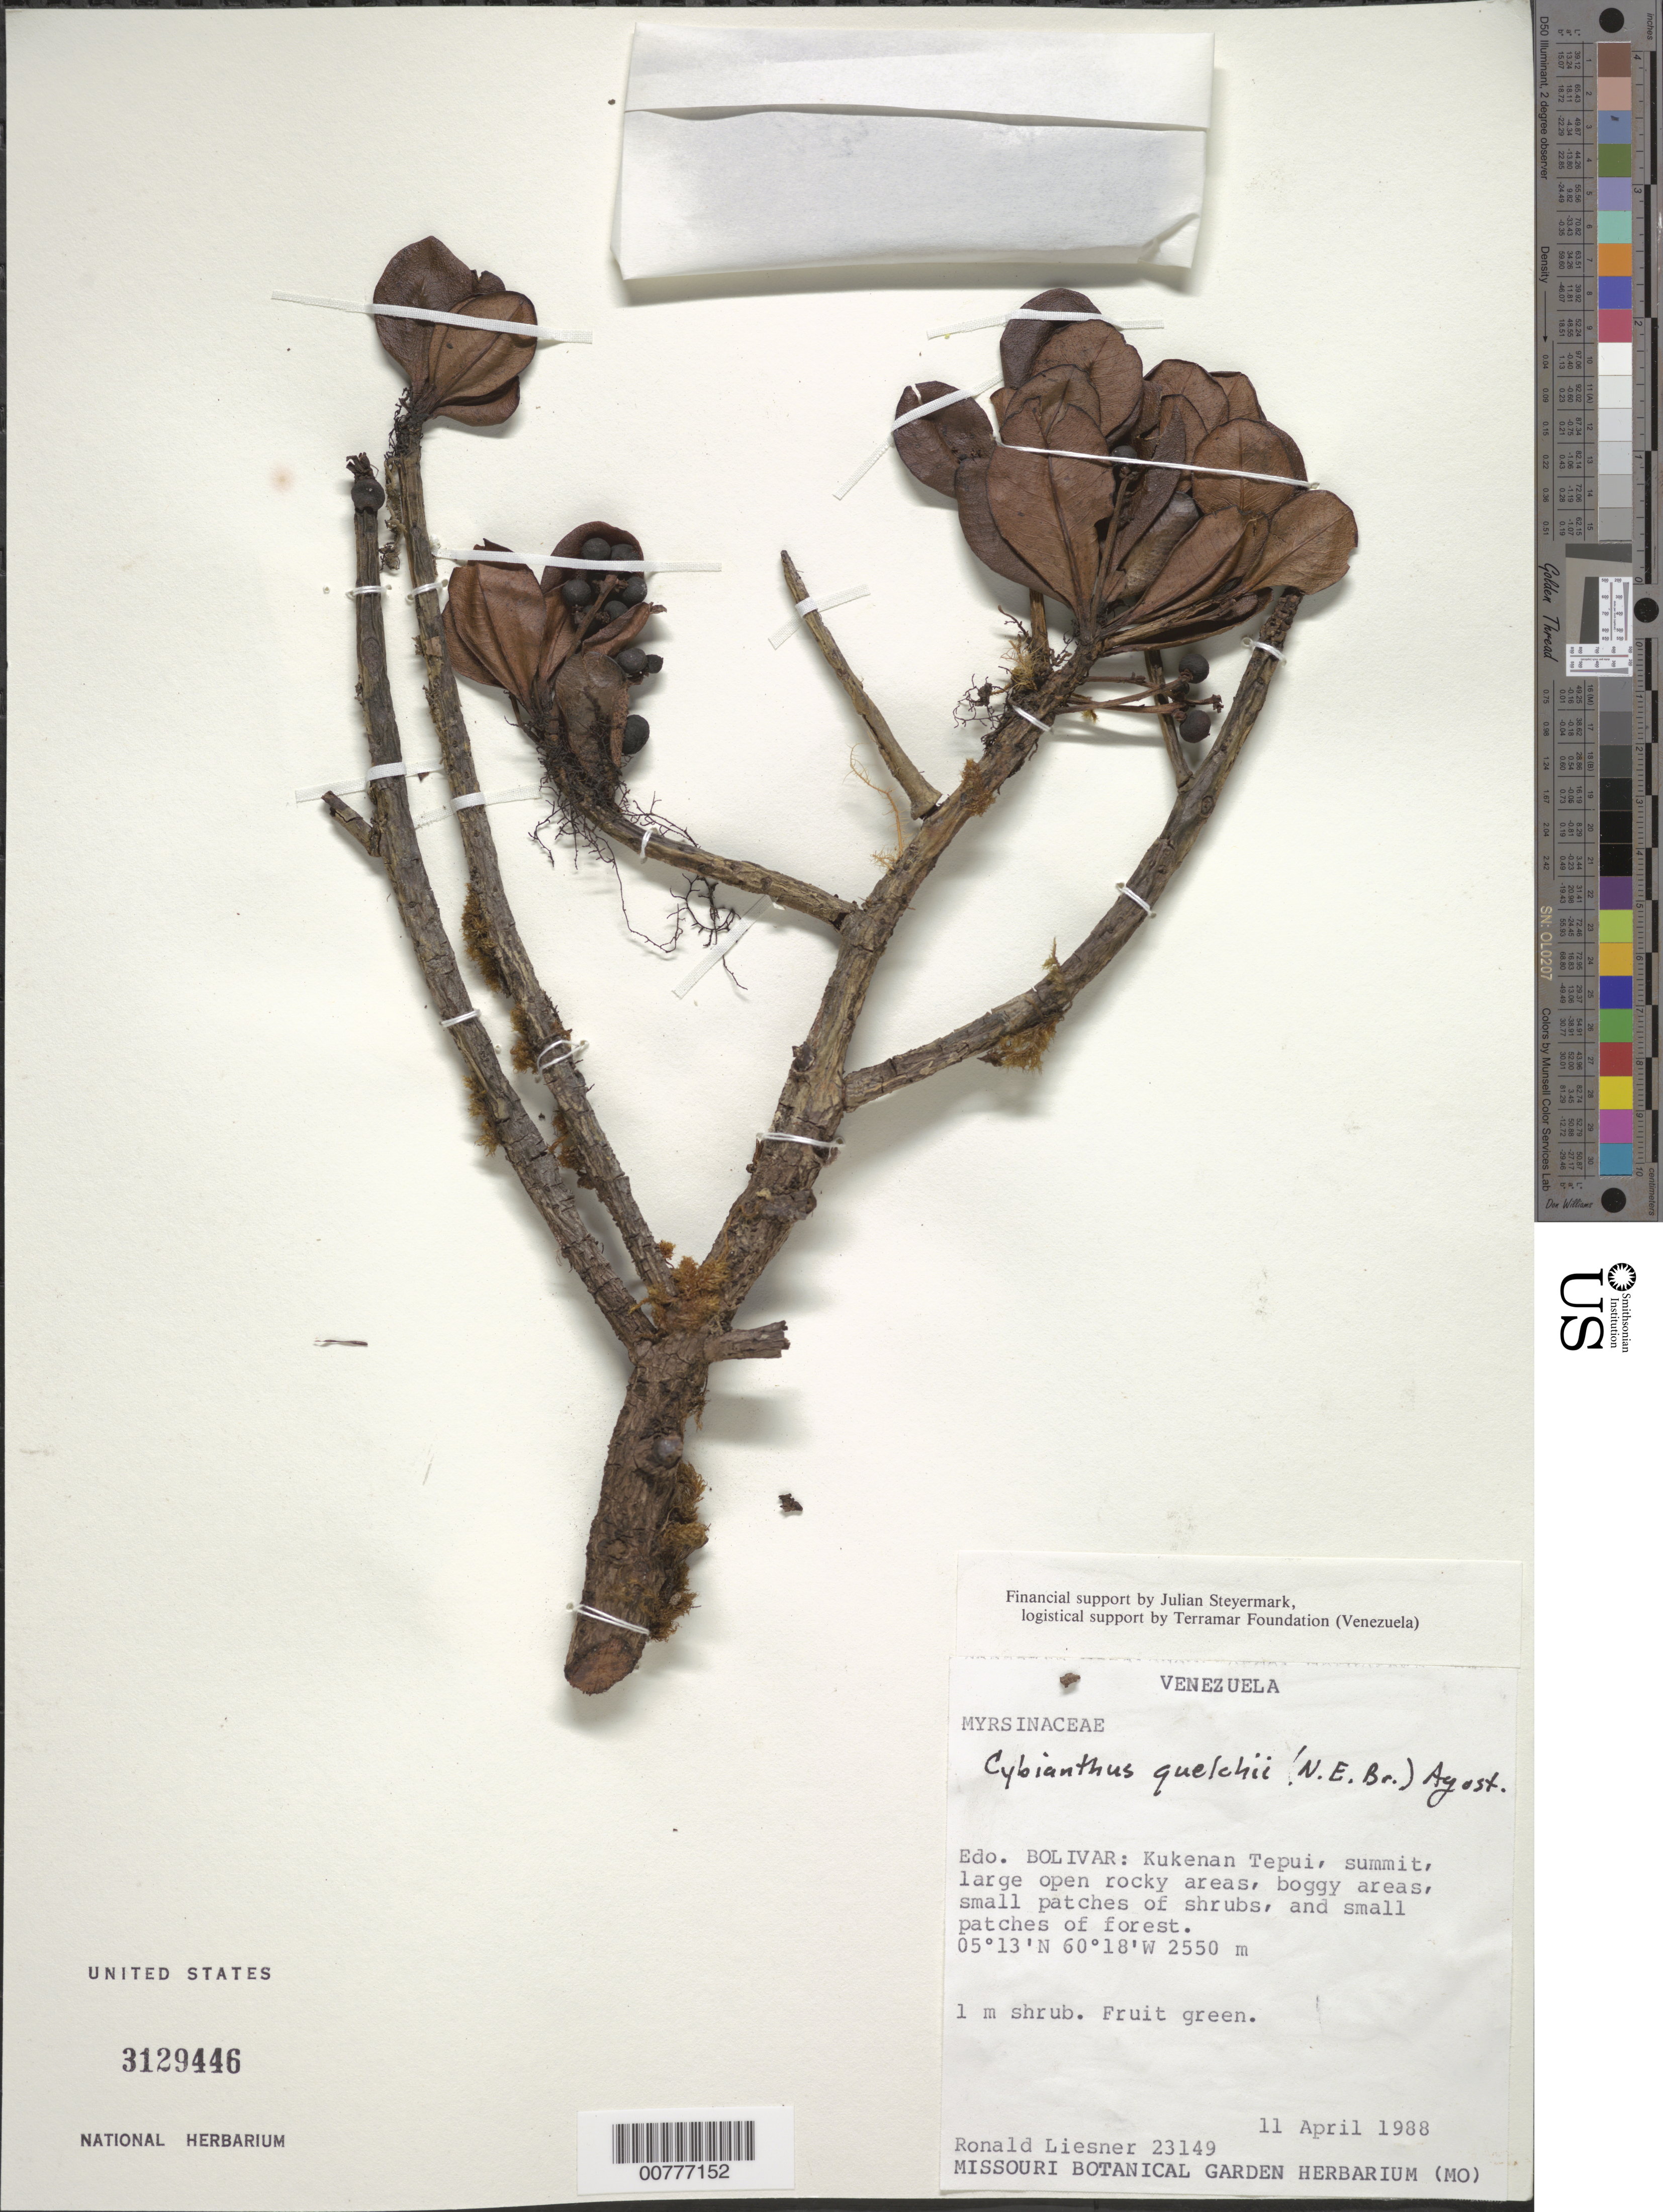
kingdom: Plantae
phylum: Tracheophyta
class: Magnoliopsida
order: Ericales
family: Primulaceae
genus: Cybianthus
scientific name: Cybianthus quelchii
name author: (N.E. Br.) G. Agostini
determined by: Pipoly, J. J., III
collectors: R. L. Liesner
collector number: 23149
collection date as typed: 11-Apr-88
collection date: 1988-04-11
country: Venezuela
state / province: Bolívar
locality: Kukenan tepuí, summit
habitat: Open forest; large open rocky areas, boggy areas, small patches of shrubs, and small patches of forest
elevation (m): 2550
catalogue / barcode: US 3129446